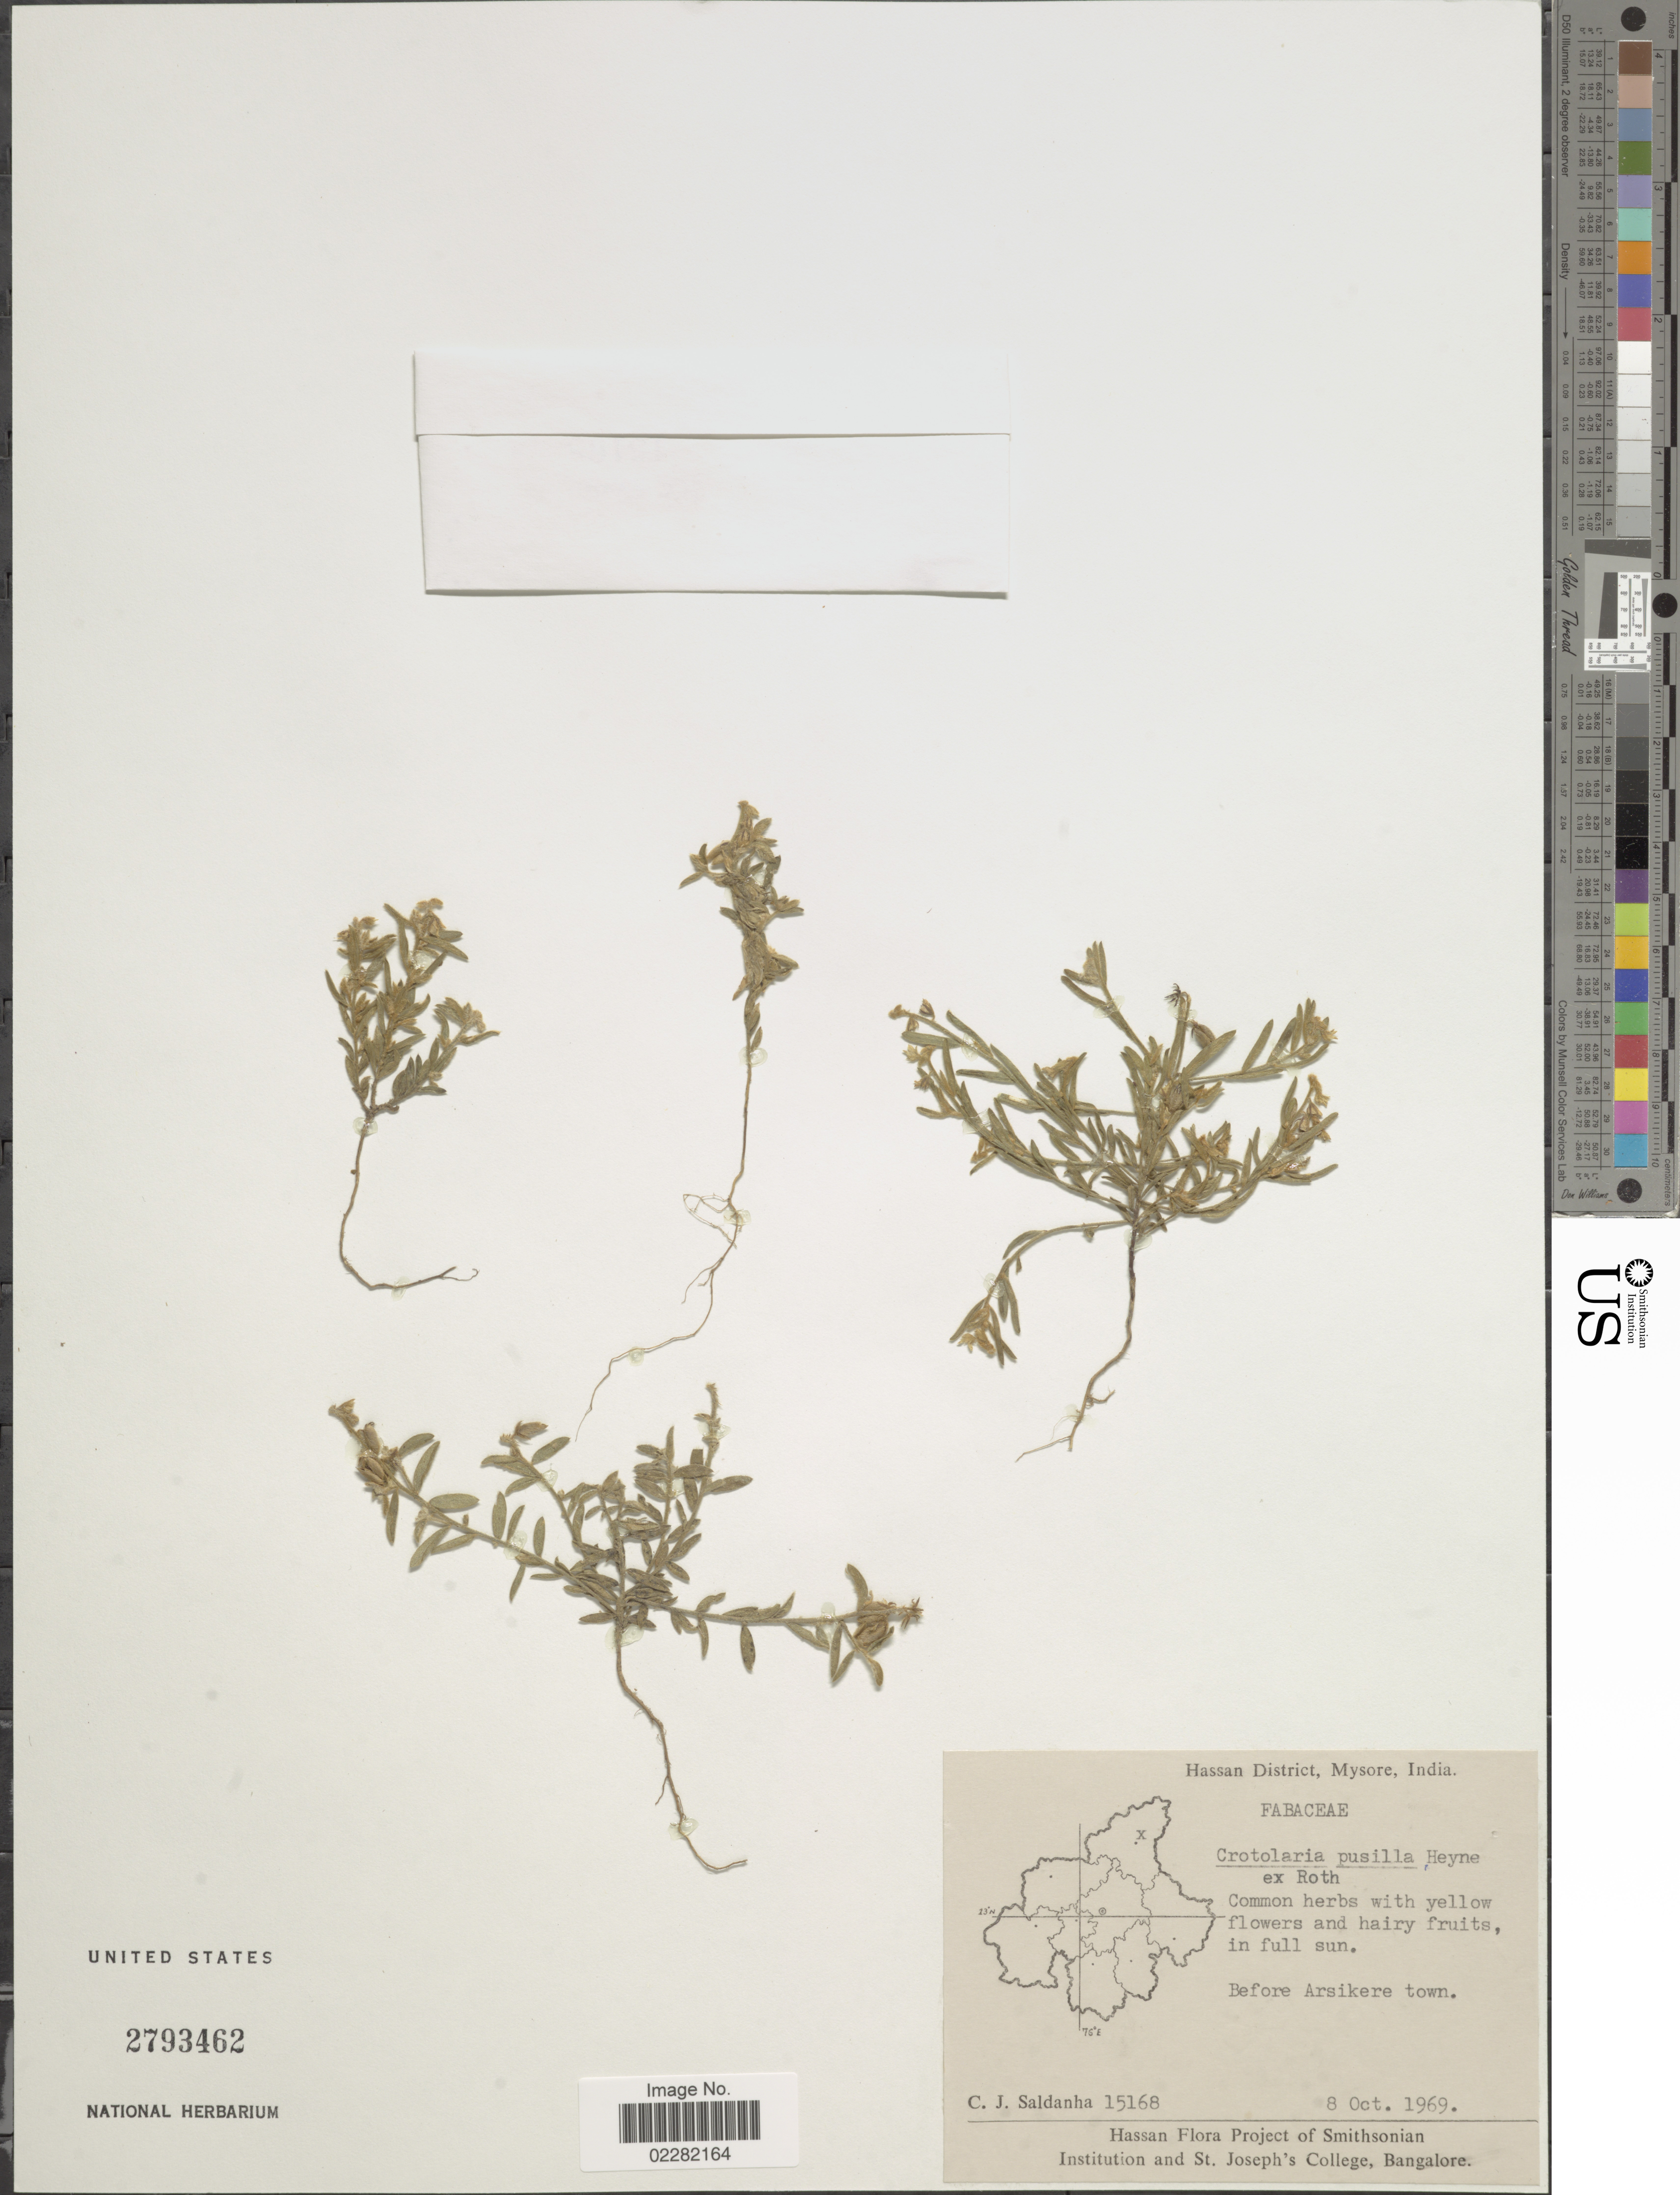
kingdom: Plantae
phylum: Tracheophyta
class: Magnoliopsida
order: Fabales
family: Fabaceae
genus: Crotalaria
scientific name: Crotalaria pusilla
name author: DC.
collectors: C. J. Saldanha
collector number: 15168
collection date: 1969-10-08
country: India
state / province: Karnataka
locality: Hassan District, Mysore, Before Arsikere town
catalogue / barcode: US 2793462